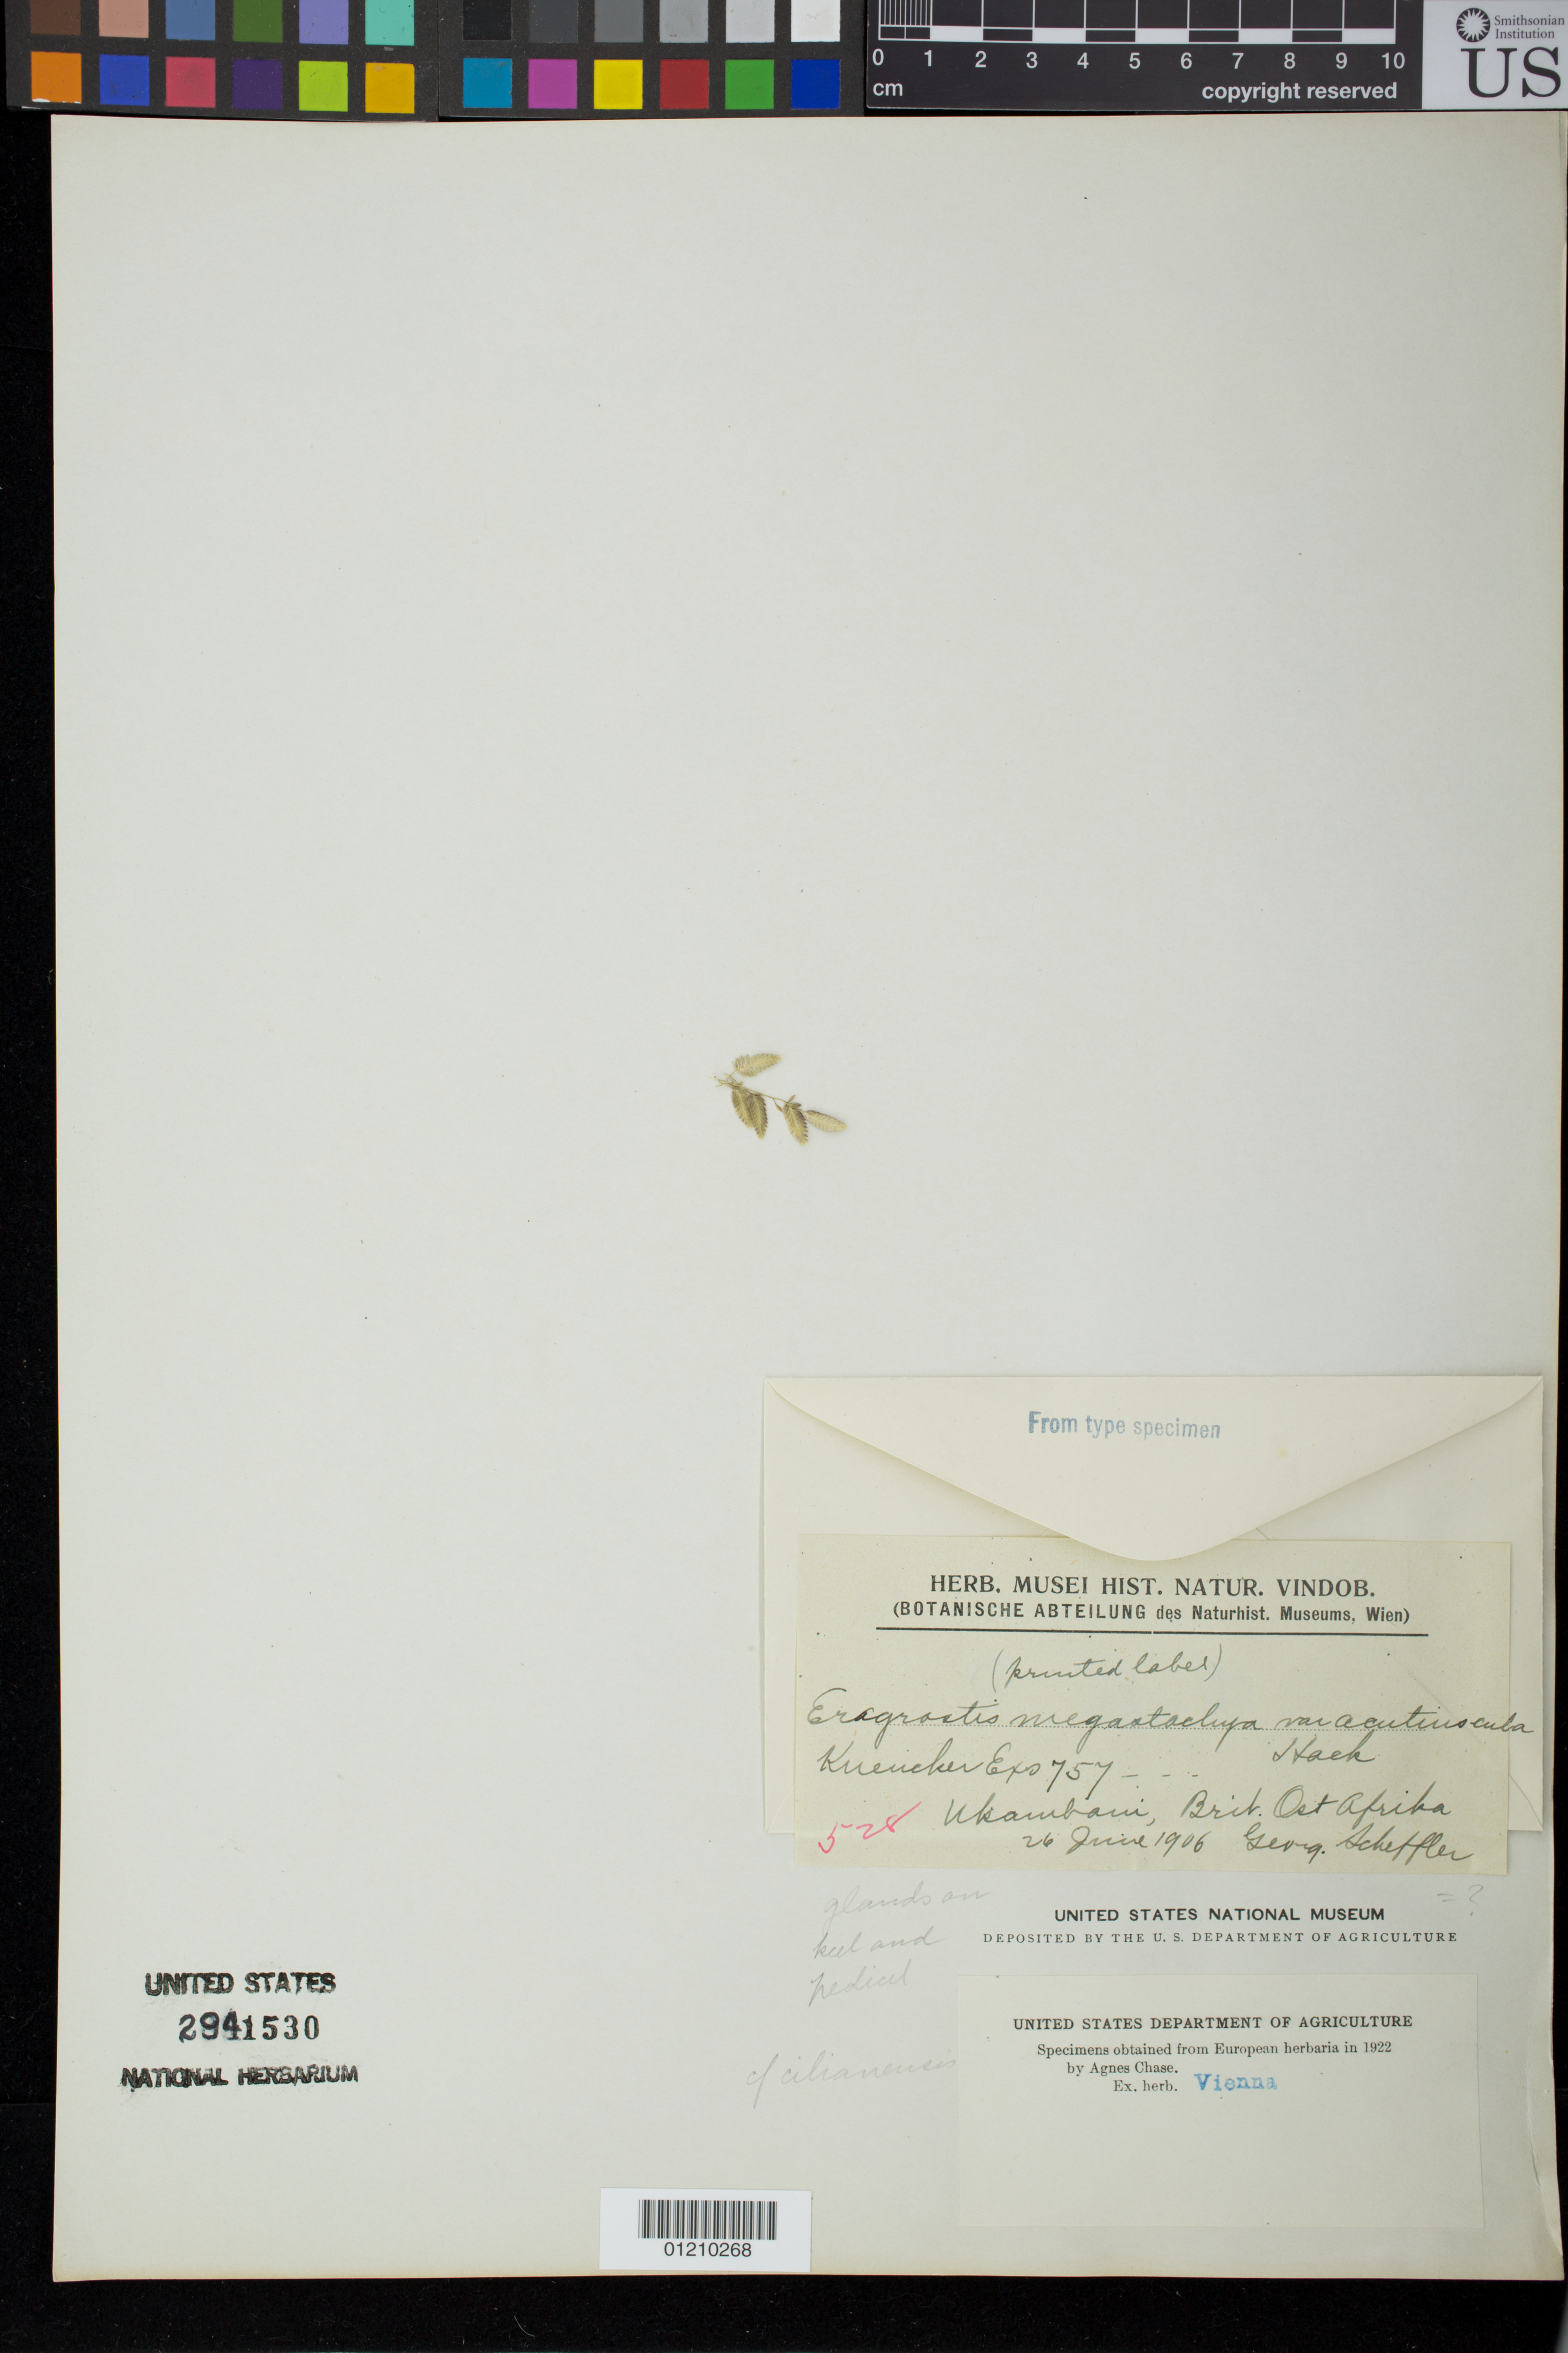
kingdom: Plantae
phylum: Tracheophyta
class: Liliopsida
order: Poales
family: Poaceae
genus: Eragrostis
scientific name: Eragrostis megastachya var. acutiuscula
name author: Hack.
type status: Type Collection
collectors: G. Scheffler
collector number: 757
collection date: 1906-06-26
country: Kenya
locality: Ukambani, British Ost-afrika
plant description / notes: Fragmentary material of type specimen ex herb. Vienna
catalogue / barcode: US 2941530